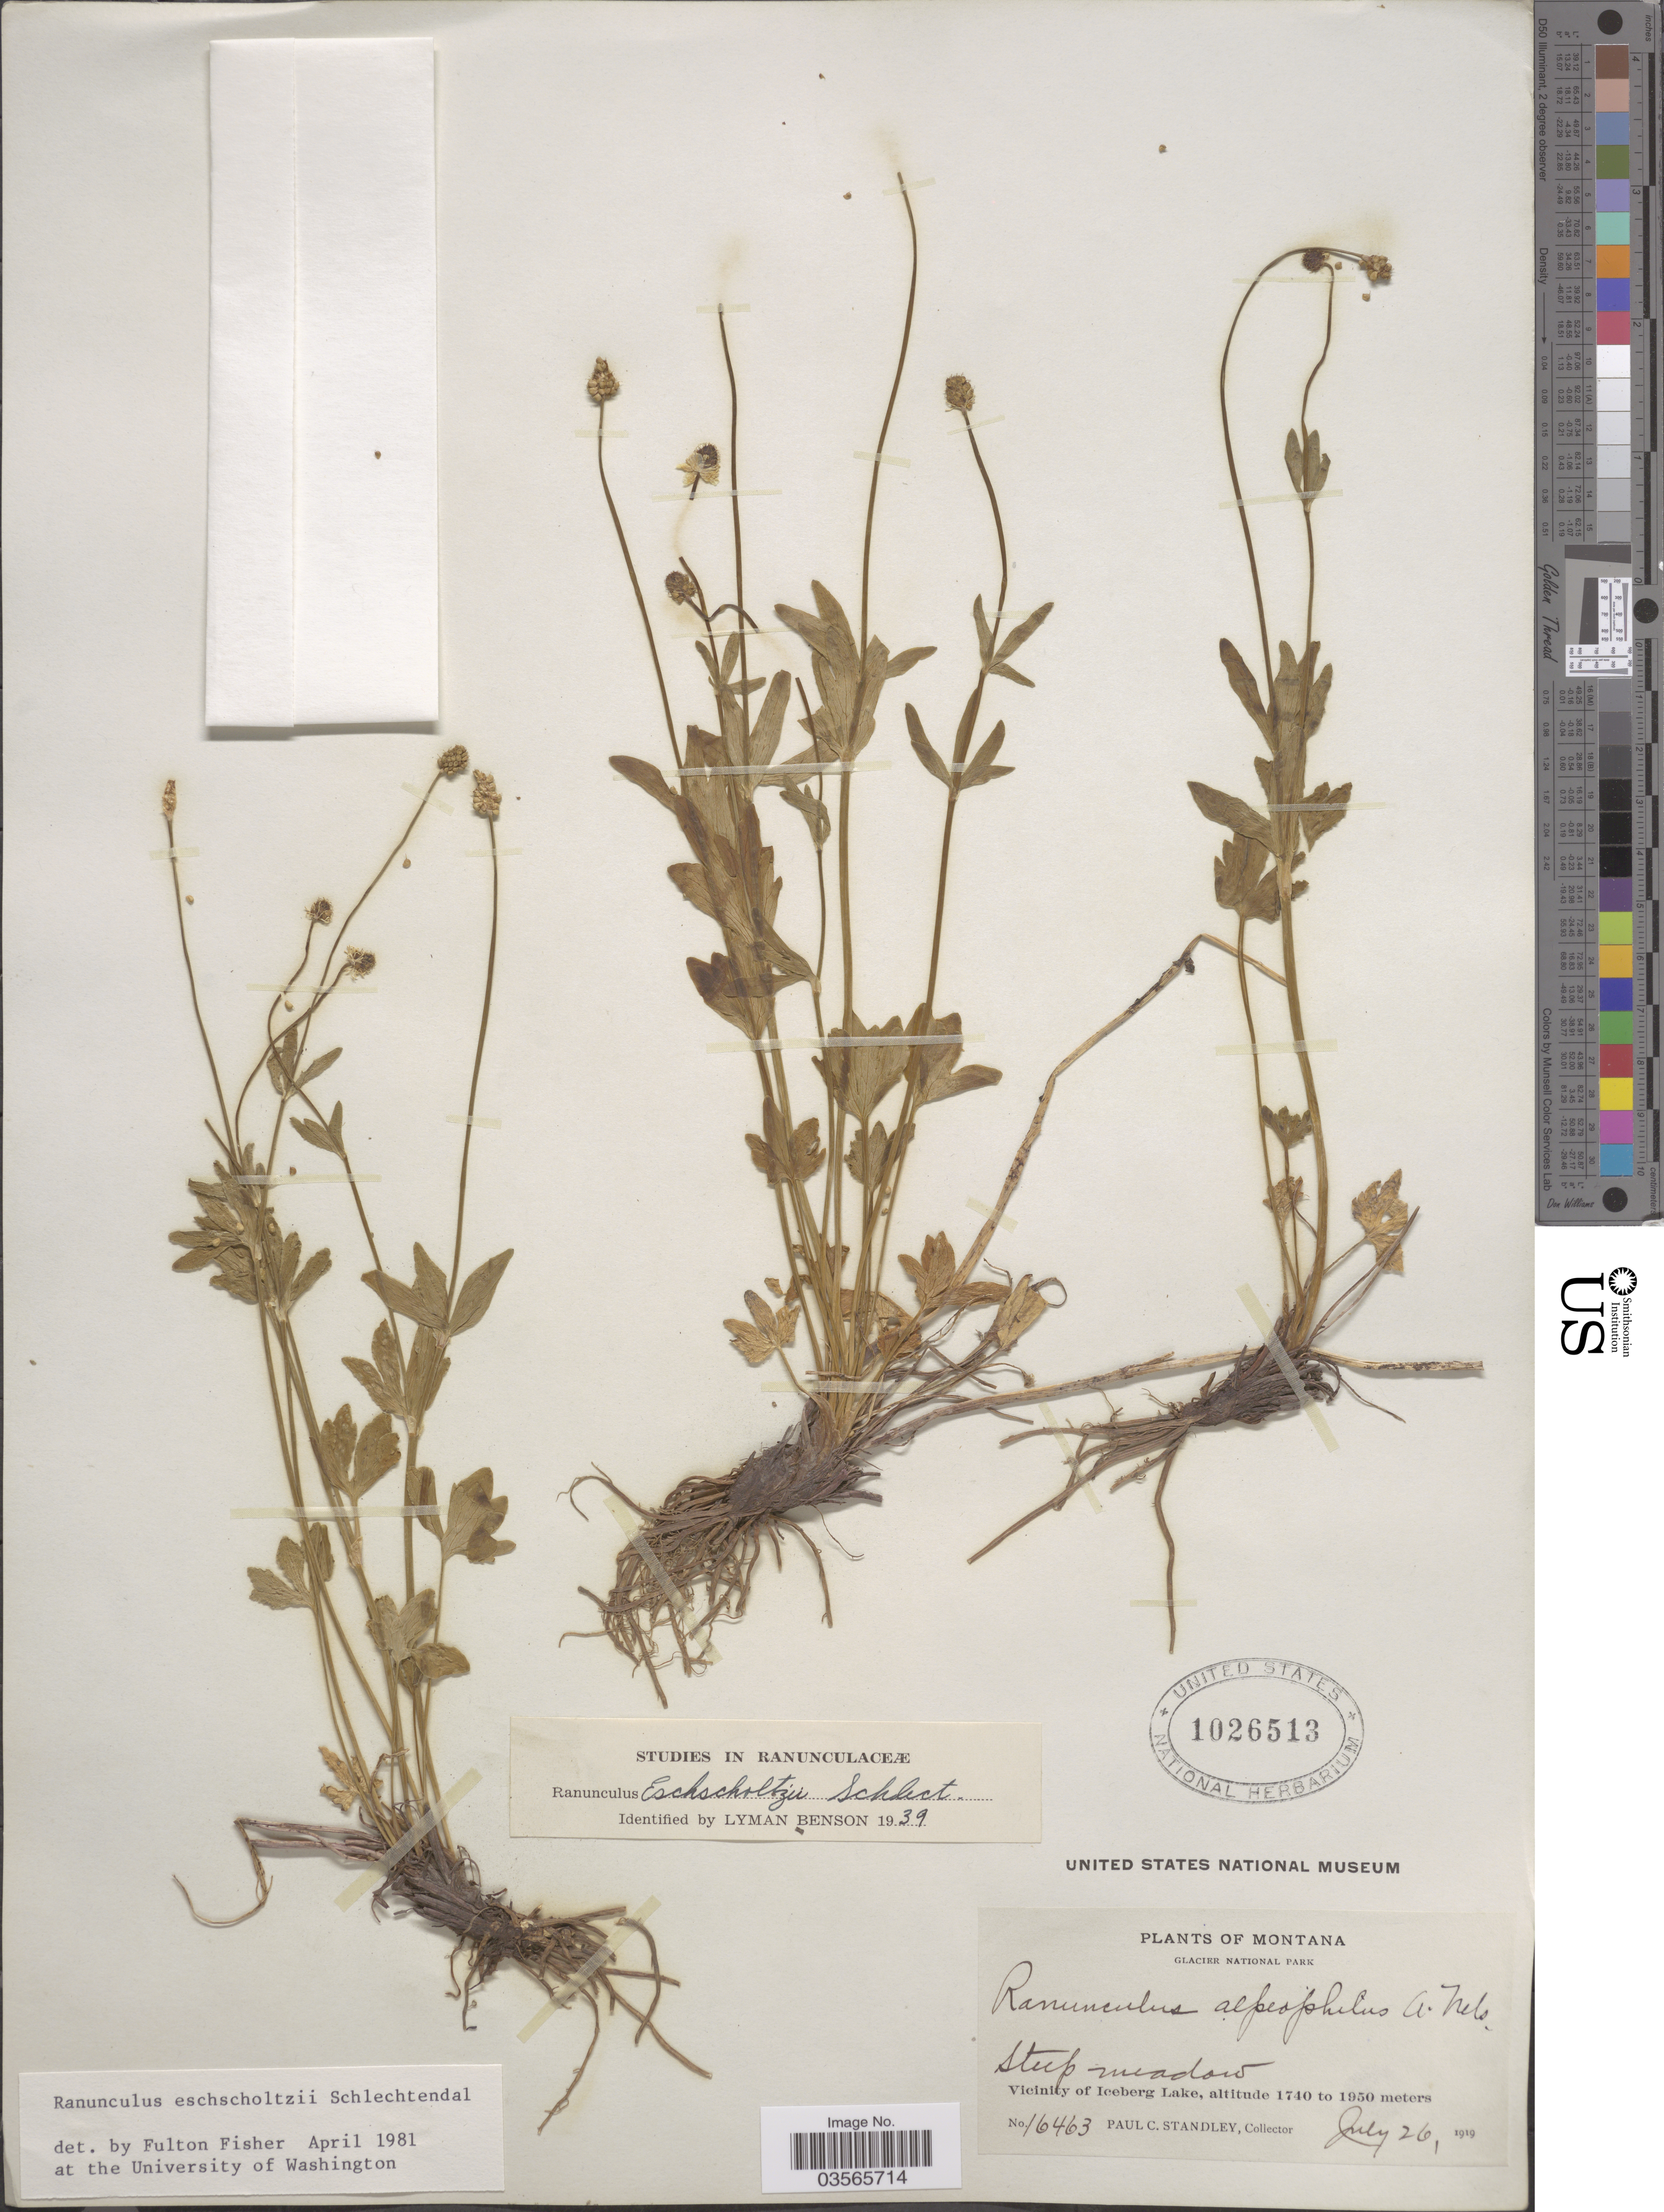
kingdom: Plantae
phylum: Tracheophyta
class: Magnoliopsida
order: Ranunculales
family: Ranunculaceae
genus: Ranunculus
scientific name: Ranunculus eschscholtzii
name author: Schltdl.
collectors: P. C. Standley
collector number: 16463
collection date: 1919-07-26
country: United States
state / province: Montana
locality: Glacier National Park. Vicinity of Iceberg Lake.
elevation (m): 1740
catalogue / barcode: US 1026513